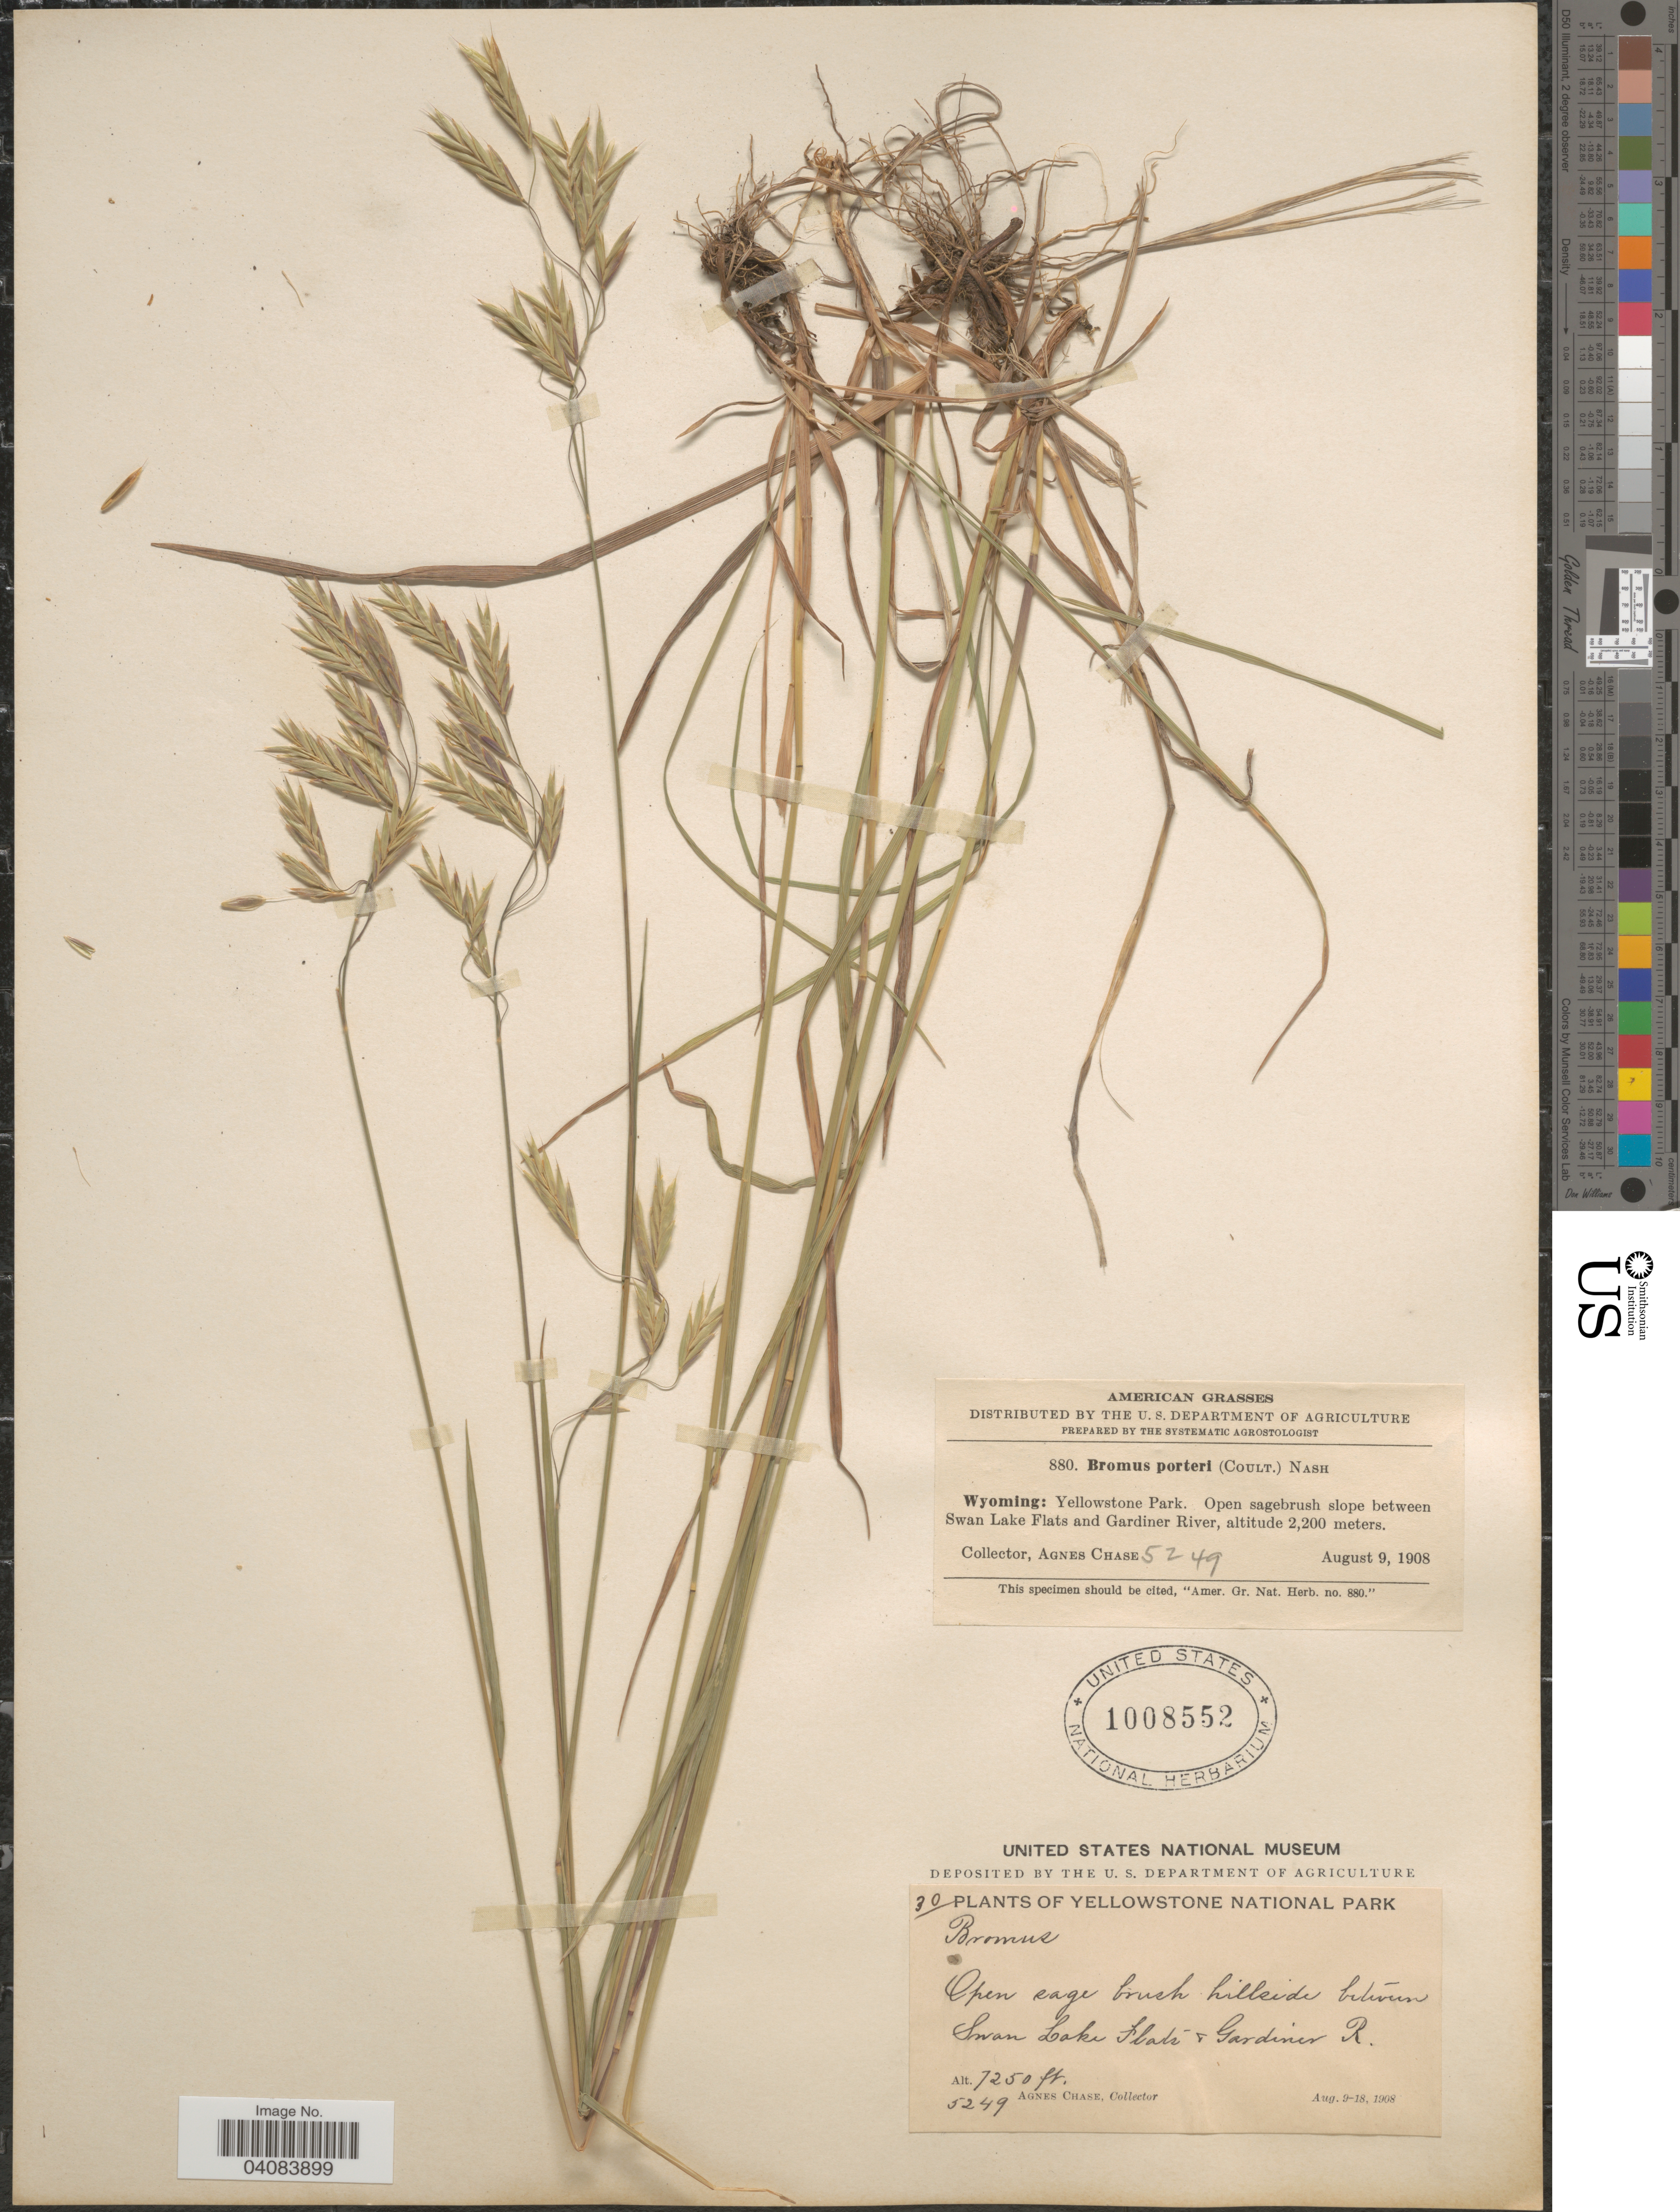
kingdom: Plantae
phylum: Tracheophyta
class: Liliopsida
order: Poales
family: Poaceae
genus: Bromus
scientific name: Bromus porteri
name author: (J.M. Coult.) Nash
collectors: A. Chase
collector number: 5249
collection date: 1908-08-09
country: United States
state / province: Wyoming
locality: Yellowstone Park. Open sagebrush slope between Swan Lake Flats and Gardiner River.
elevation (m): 2200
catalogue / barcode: US 1008552